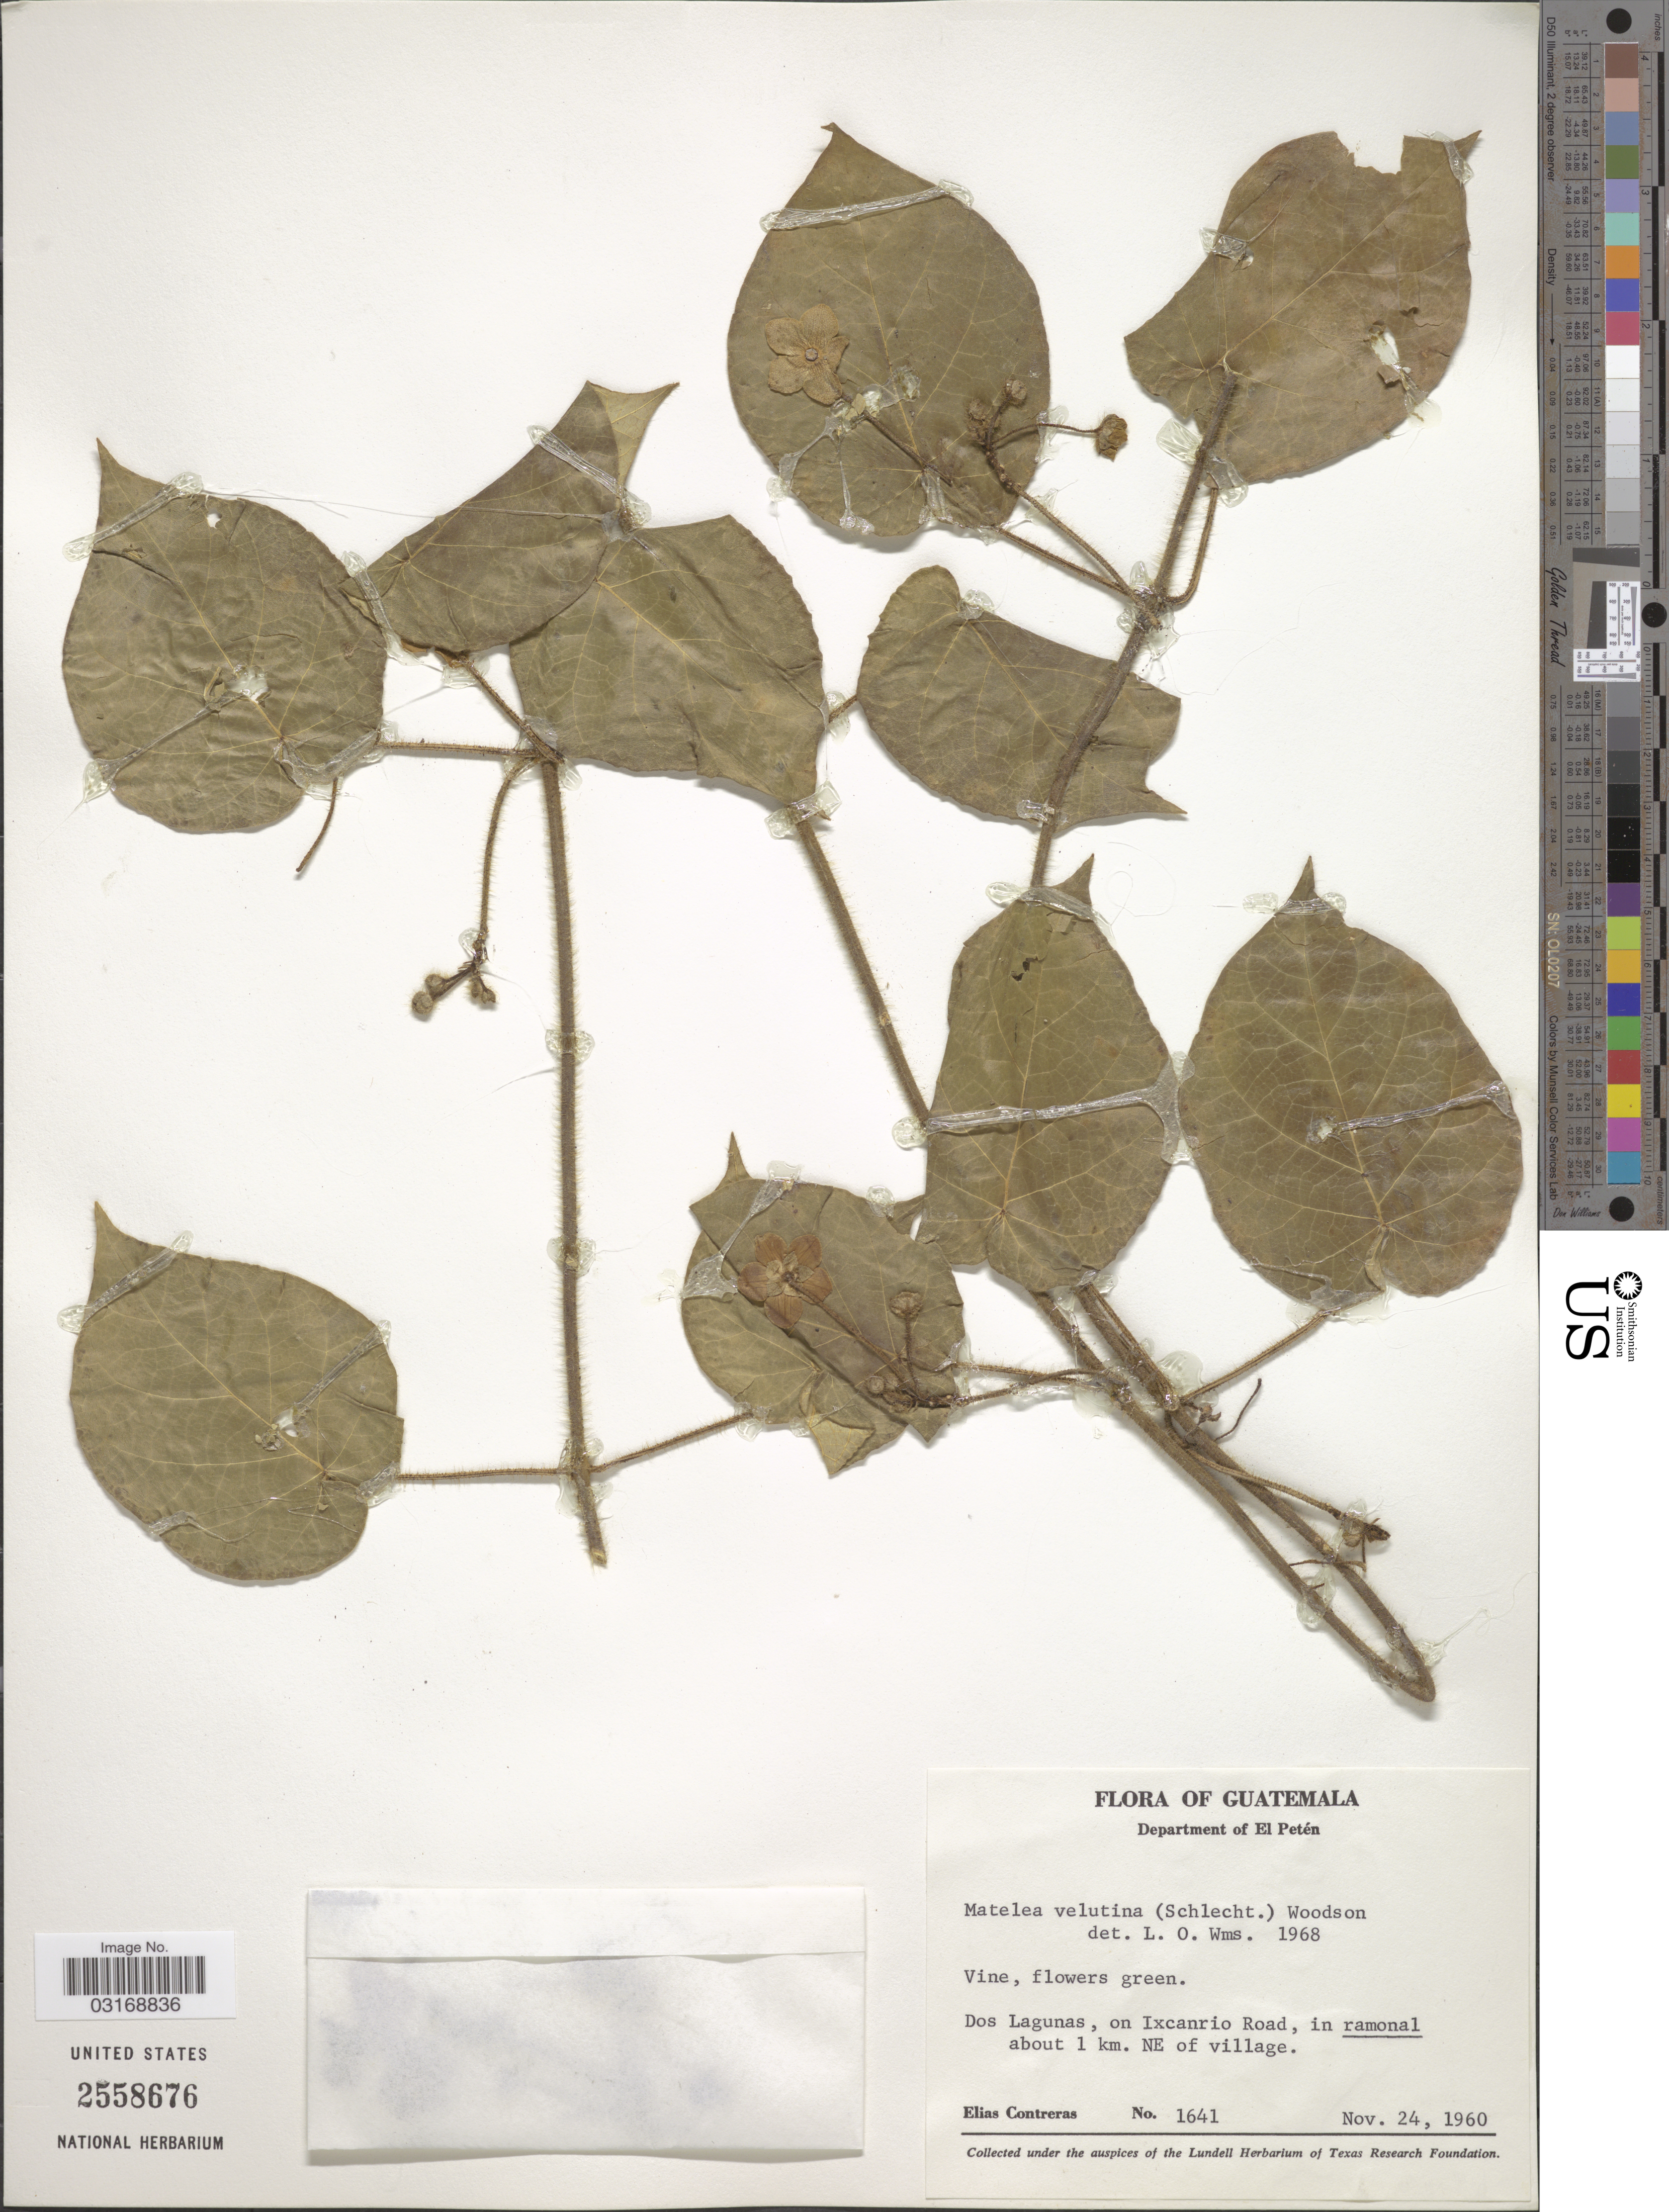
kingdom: Plantae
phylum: Tracheophyta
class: Magnoliopsida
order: Gentianales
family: Apocynaceae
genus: Matelea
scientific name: Matelea velutina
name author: (Schltdl.) Woodson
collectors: E. Contreras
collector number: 1641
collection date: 1960-11-24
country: Guatemala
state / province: El Petén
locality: Department of El Petén. Dos Lagunas, on Ixcanrio Road, in ramonal about 1 km. NE of village.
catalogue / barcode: US 2558676